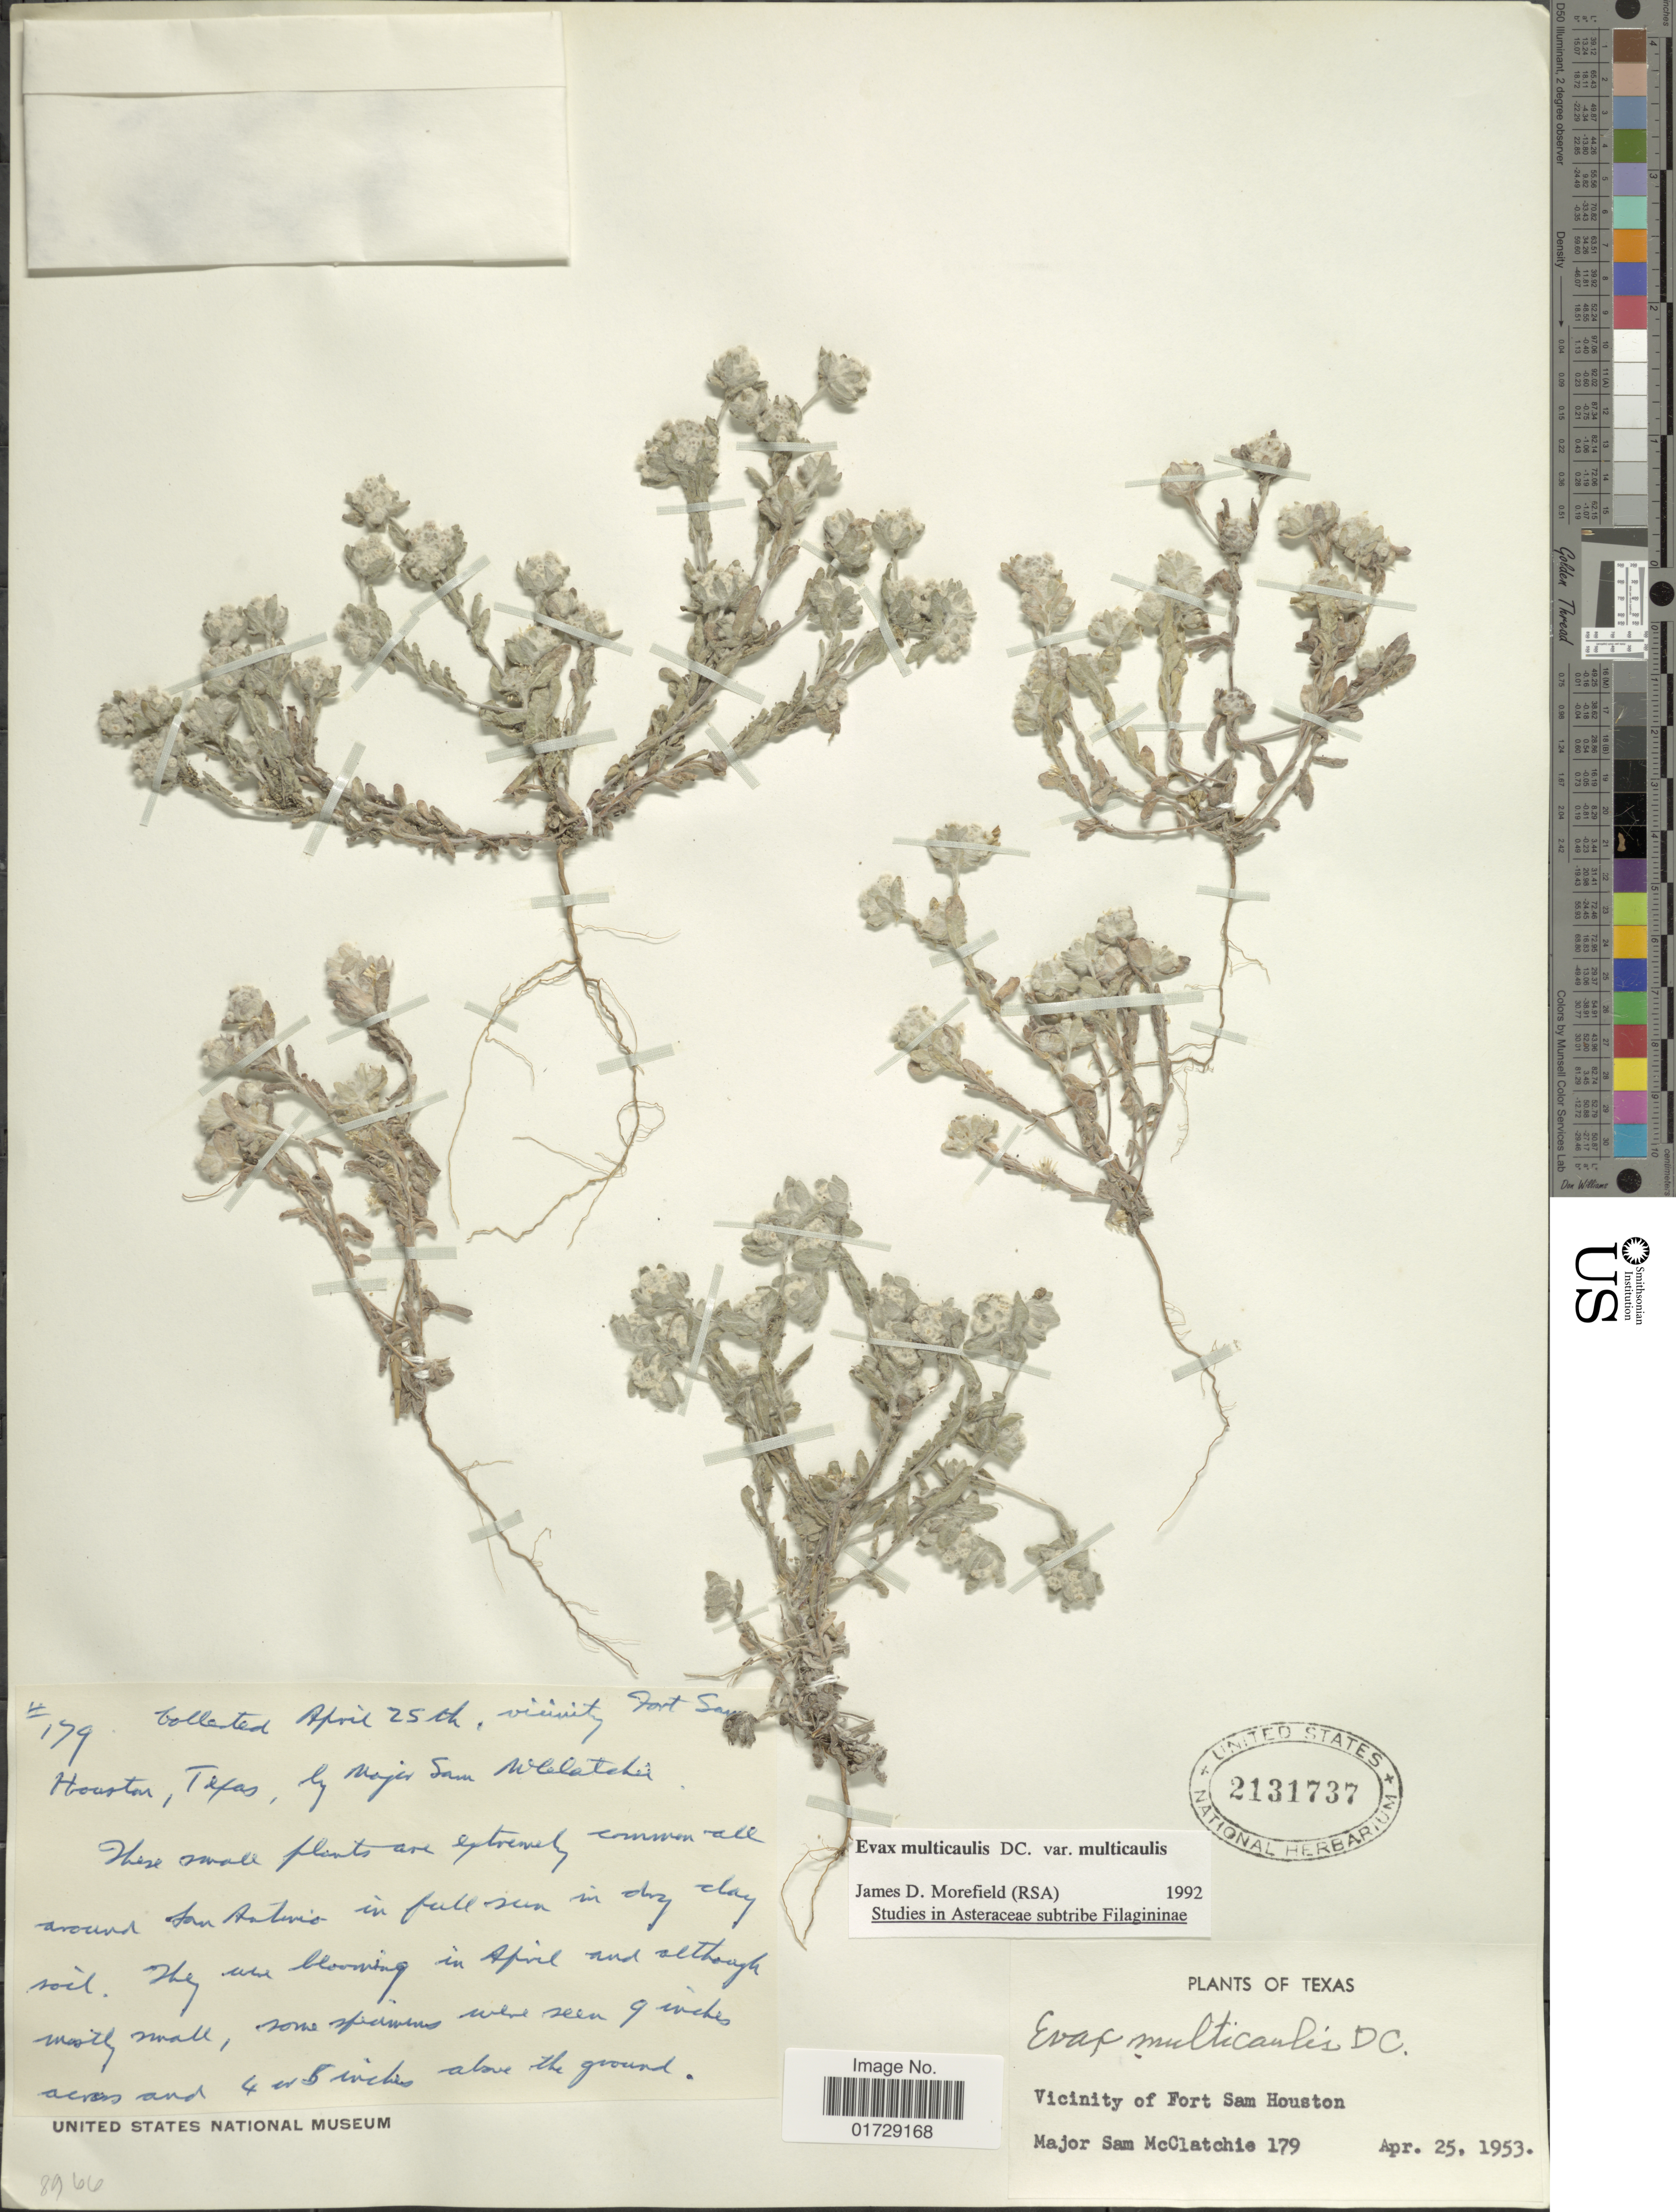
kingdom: Plantae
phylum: Tracheophyta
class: Magnoliopsida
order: Asterales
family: Asteraceae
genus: Evax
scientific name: Evax multicaulis var. multicaulis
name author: DC.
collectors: S. McClatchie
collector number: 179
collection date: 1953-04-25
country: United States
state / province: Texas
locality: Vicinity of Fort Sam Houston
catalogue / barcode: US 2131737